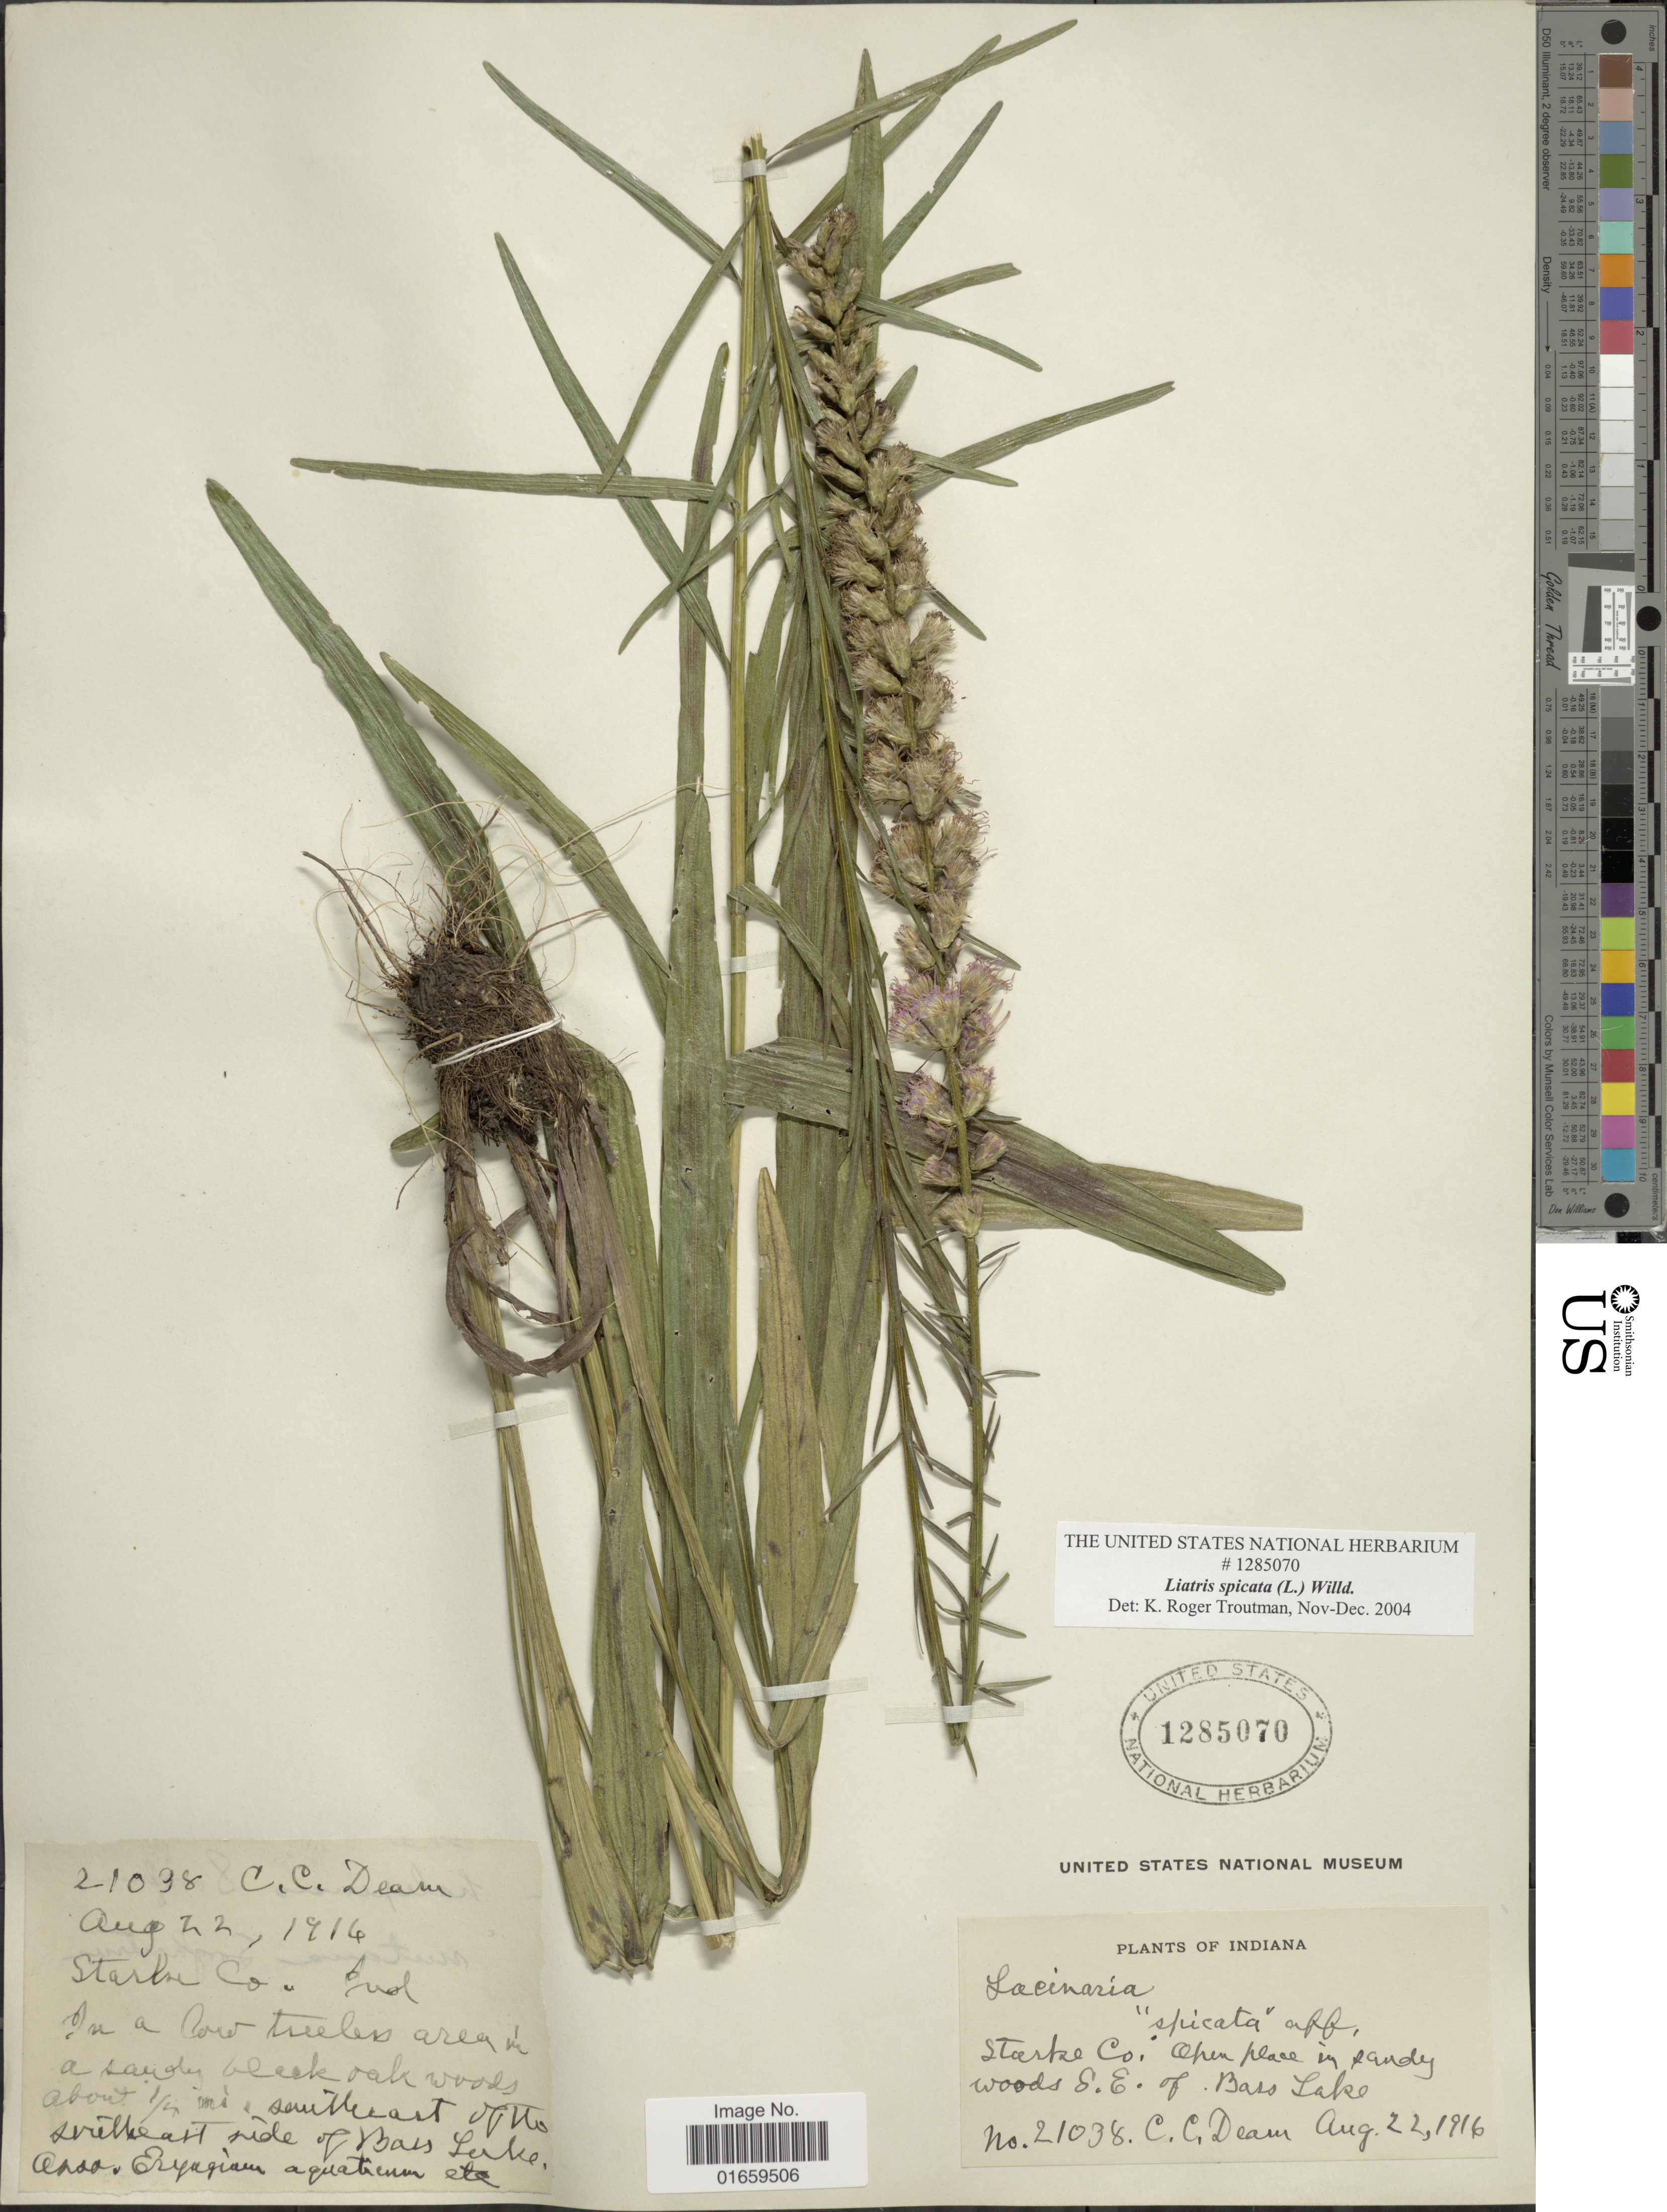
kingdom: Plantae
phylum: Tracheophyta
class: Magnoliopsida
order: Asterales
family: Asteraceae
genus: Liatris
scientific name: Liatris spicata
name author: (L.) Willd.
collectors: C. C. Deam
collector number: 21038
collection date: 1916-08-22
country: United States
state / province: Indiana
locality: Starke Co,. S. E. of Bass Lake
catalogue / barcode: US 1285070